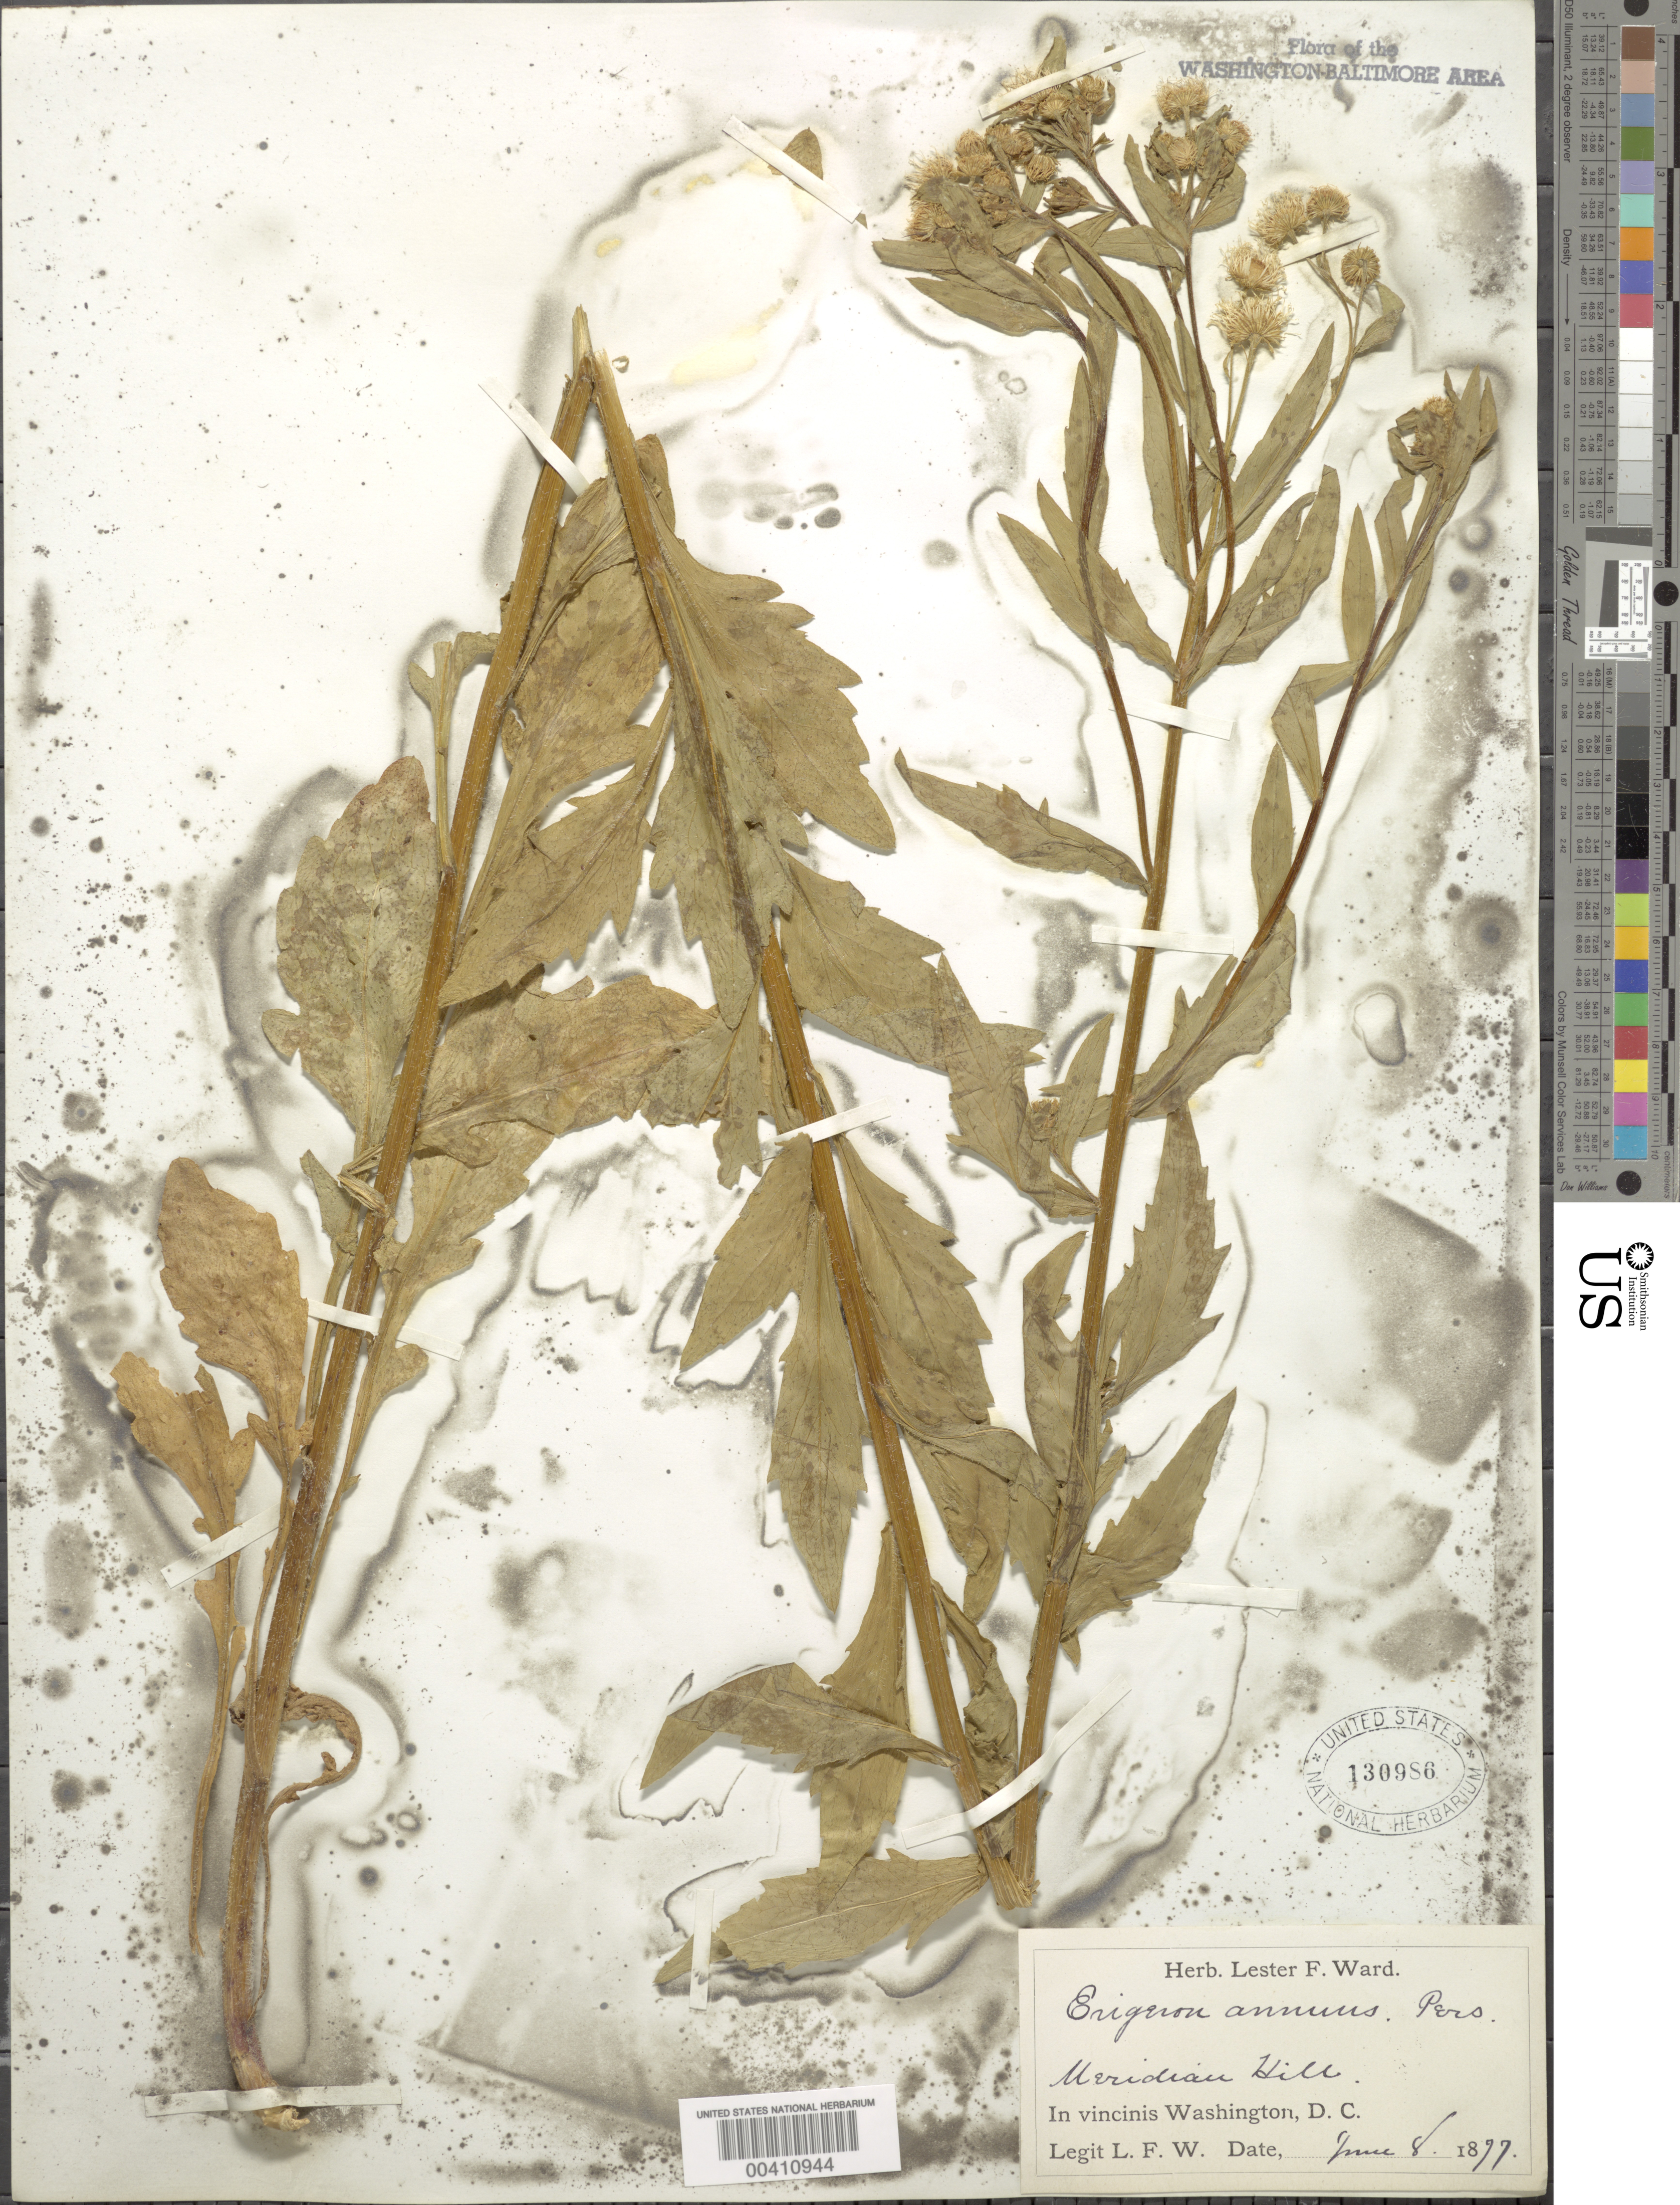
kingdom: Plantae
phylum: Tracheophyta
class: Magnoliopsida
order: Asterales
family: Asteraceae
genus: Erigeron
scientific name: Erigeron annuus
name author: (L.) Pers.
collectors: L. F. Ward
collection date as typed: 08 Jun 1877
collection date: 1877-06-08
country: United States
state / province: District of Columbia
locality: Meridian Hill Rock Creek Park & vicinity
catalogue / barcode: US 130986